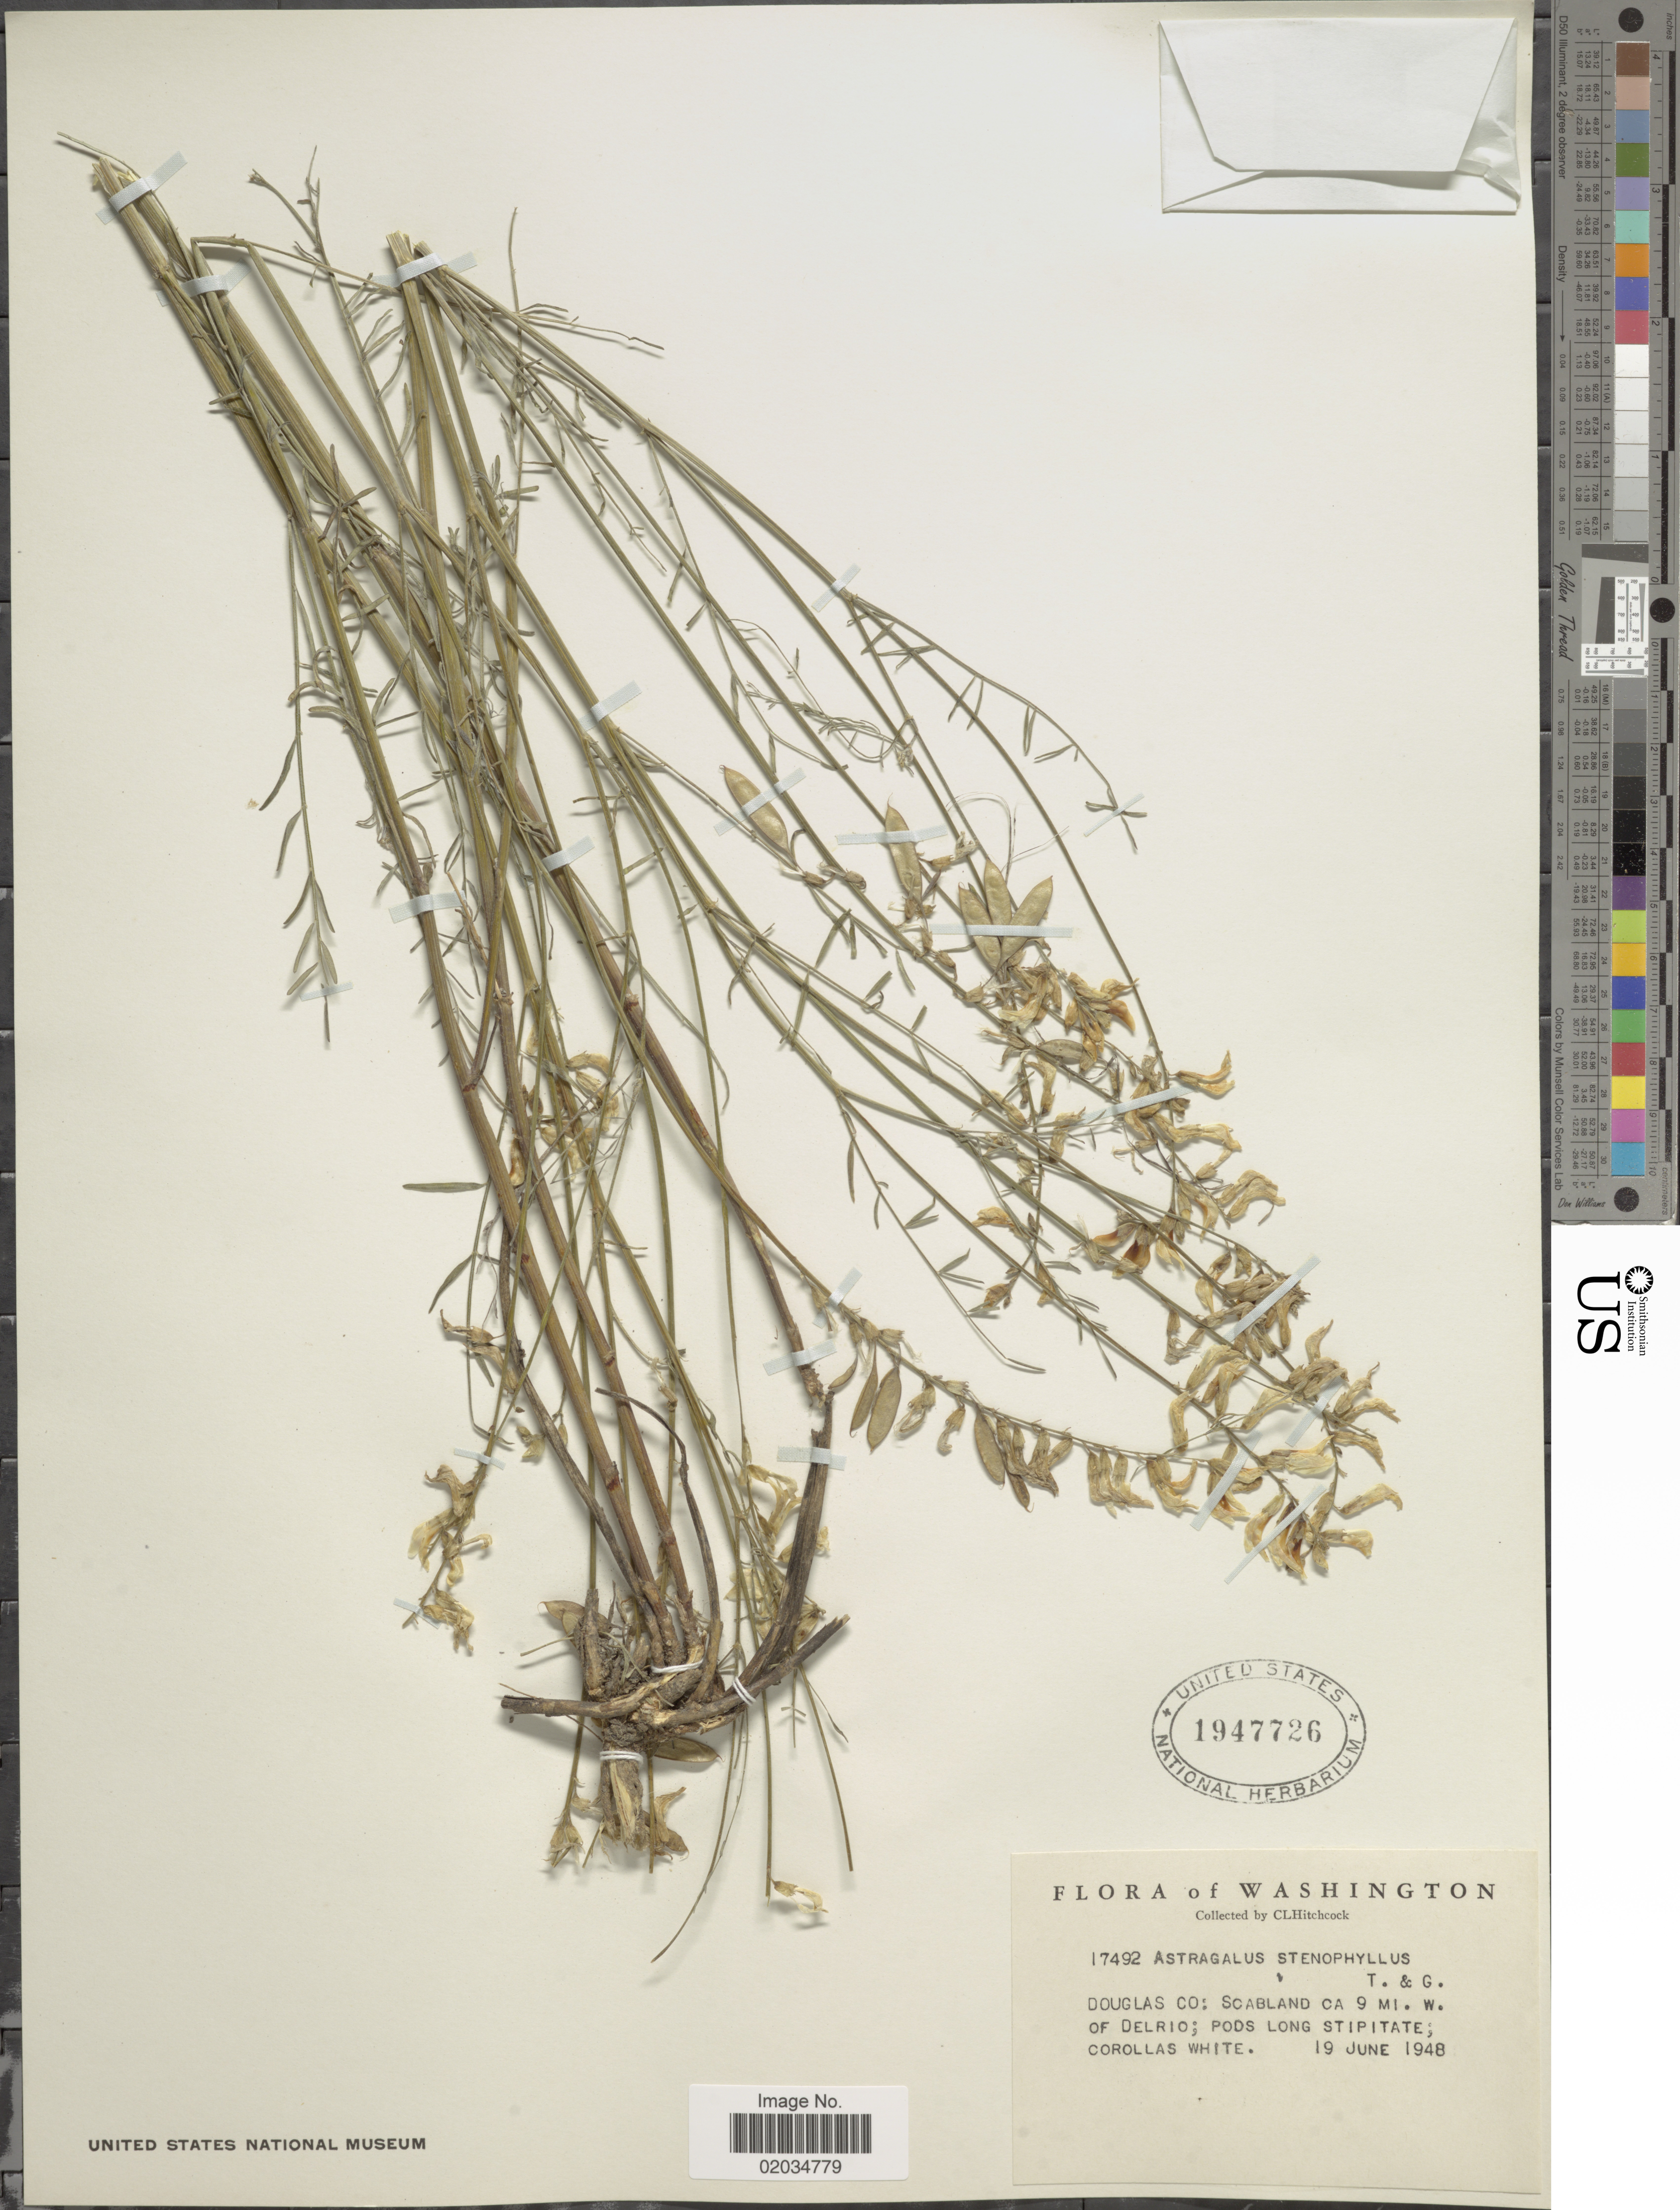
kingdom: Plantae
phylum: Tracheophyta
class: Magnoliopsida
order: Fabales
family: Fabaceae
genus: Astragalus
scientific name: Astragalus stenophyllus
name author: Torr. & A. Gray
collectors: C. L. Hitchcock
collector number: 17492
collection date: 1948-06-19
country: United States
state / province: Washington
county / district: Douglas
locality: Douglas Co: Scabland ca 9 mi. w. of Delrio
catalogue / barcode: US 1947726